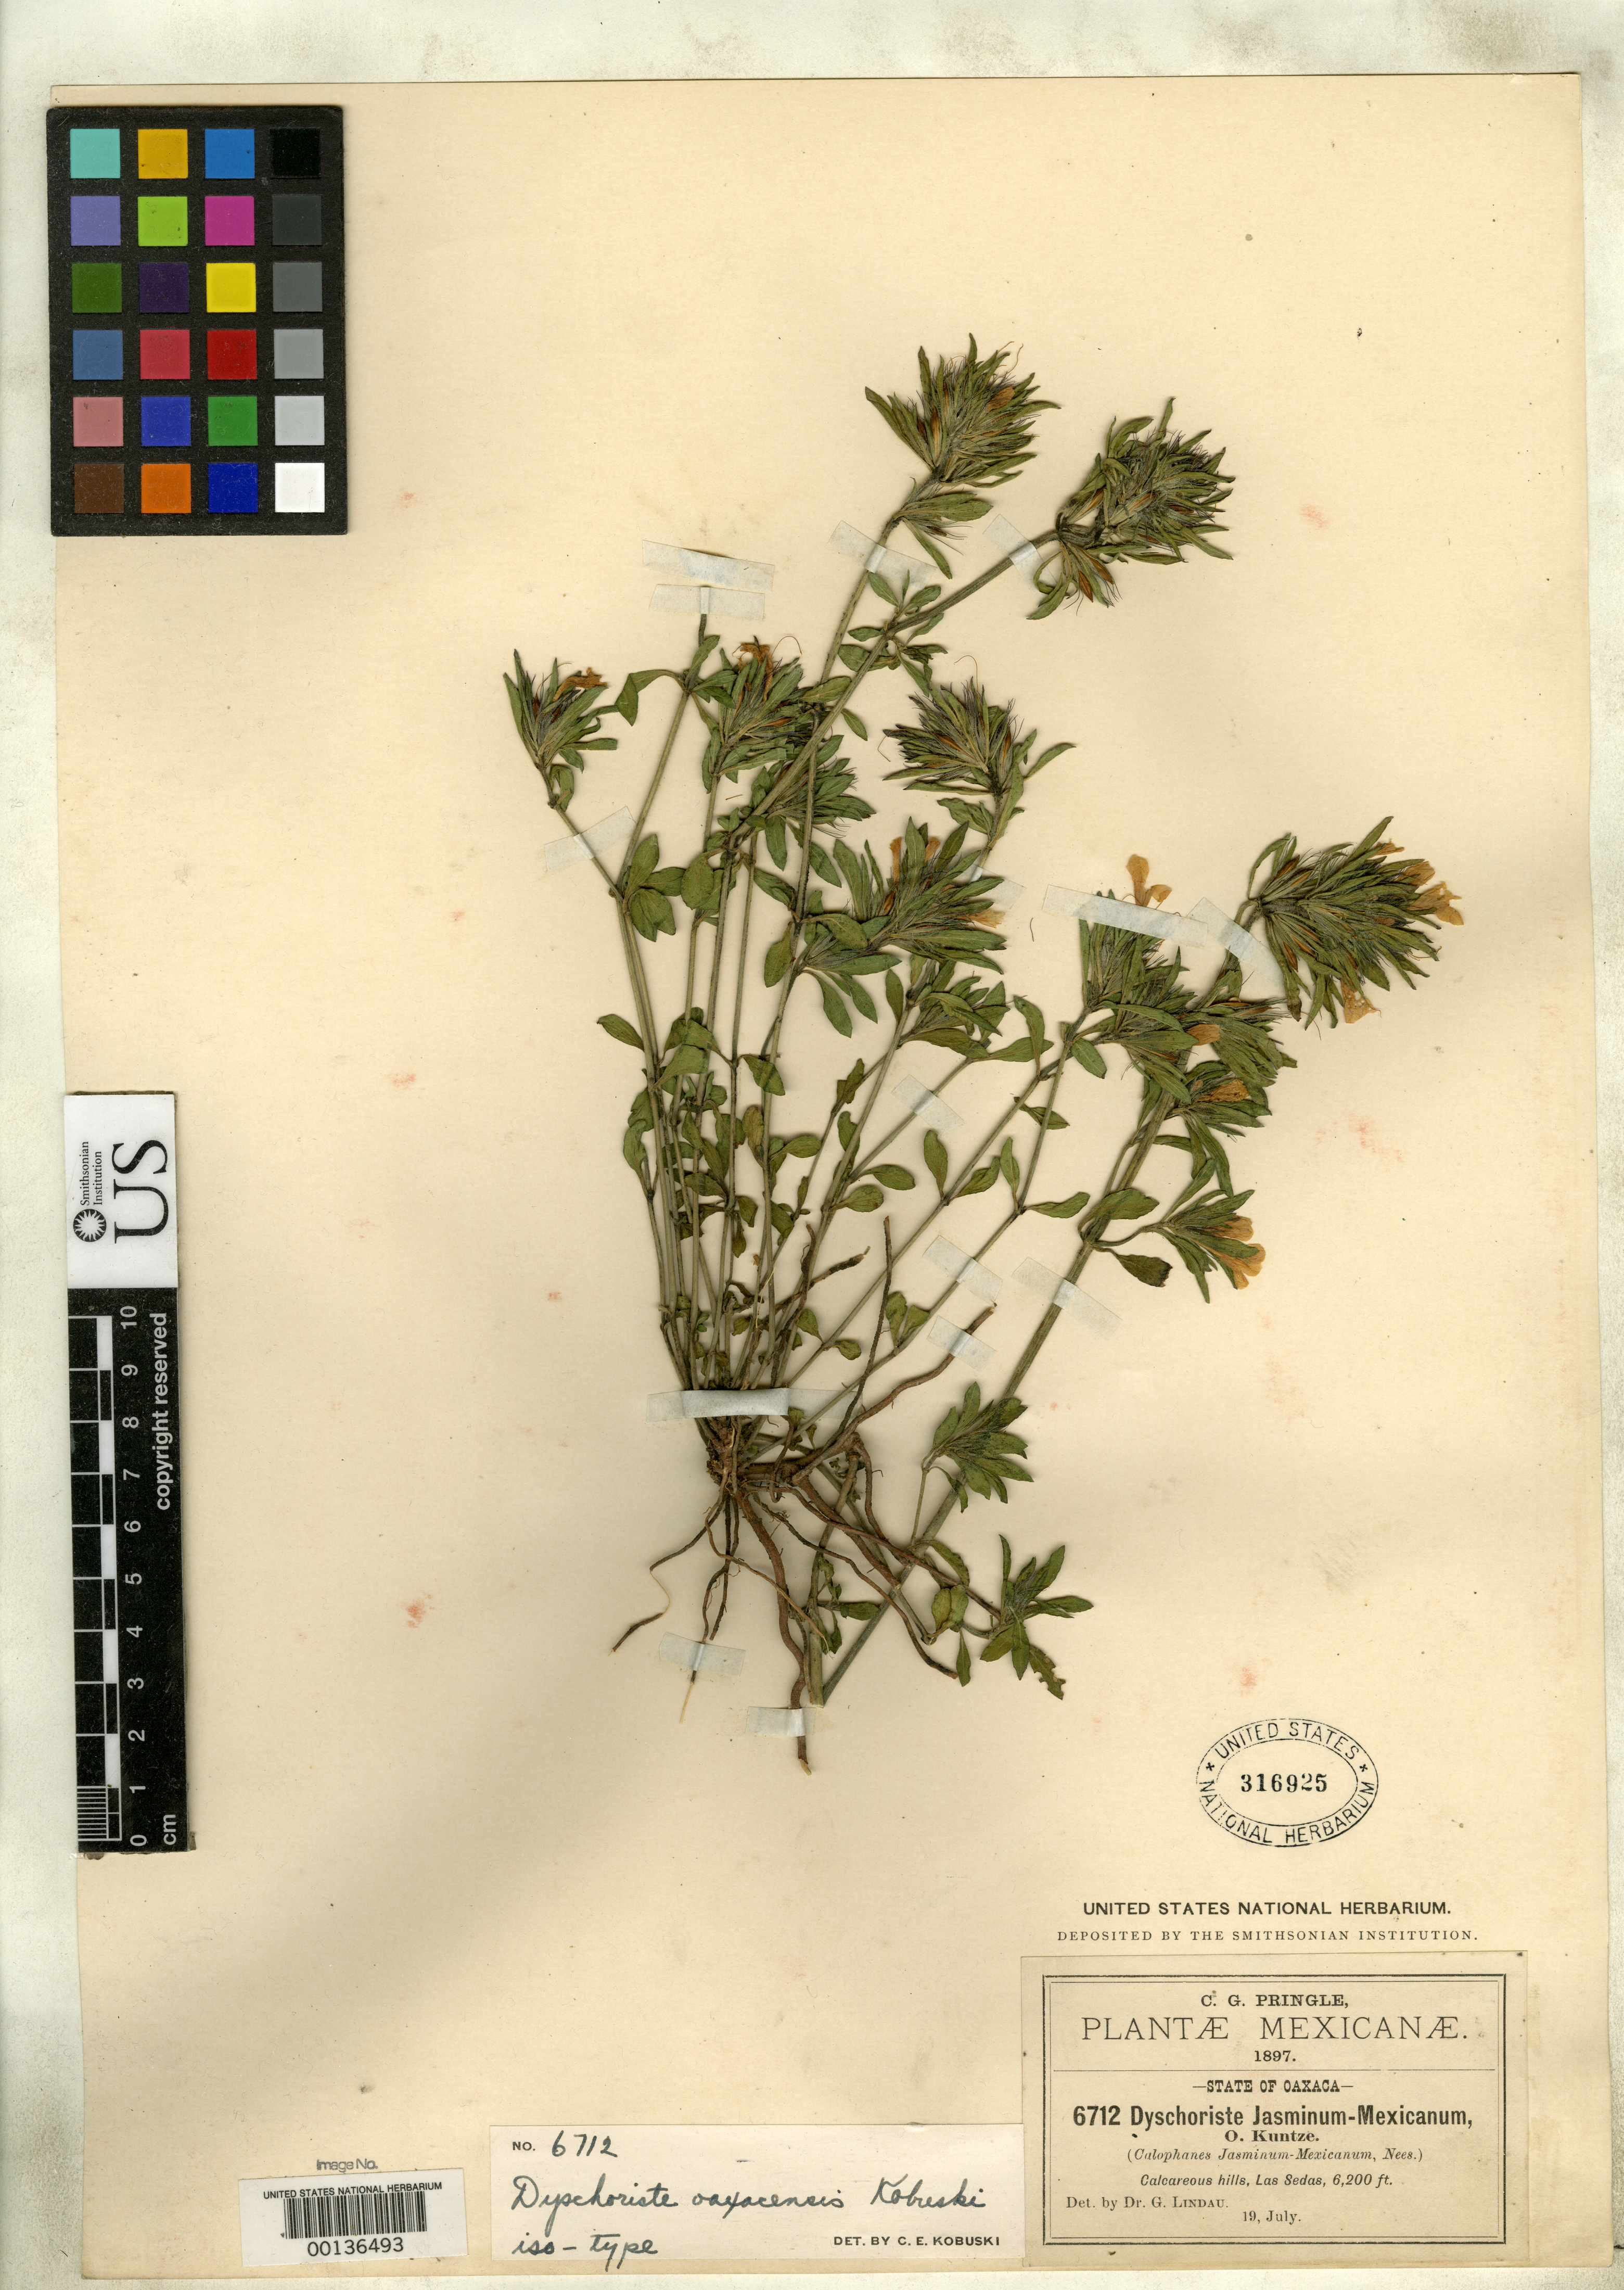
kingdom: Plantae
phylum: Tracheophyta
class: Magnoliopsida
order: Lamiales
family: Acanthaceae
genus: Dyschoriste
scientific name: Dyschoriste oaxacensis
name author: Kobuski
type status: Isotype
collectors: C. G. Pringle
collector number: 6712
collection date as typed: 19 Jul 1897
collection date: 1897-07-19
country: Mexico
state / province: Oaxaca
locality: Las Sedas.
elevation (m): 1890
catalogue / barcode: US 316925